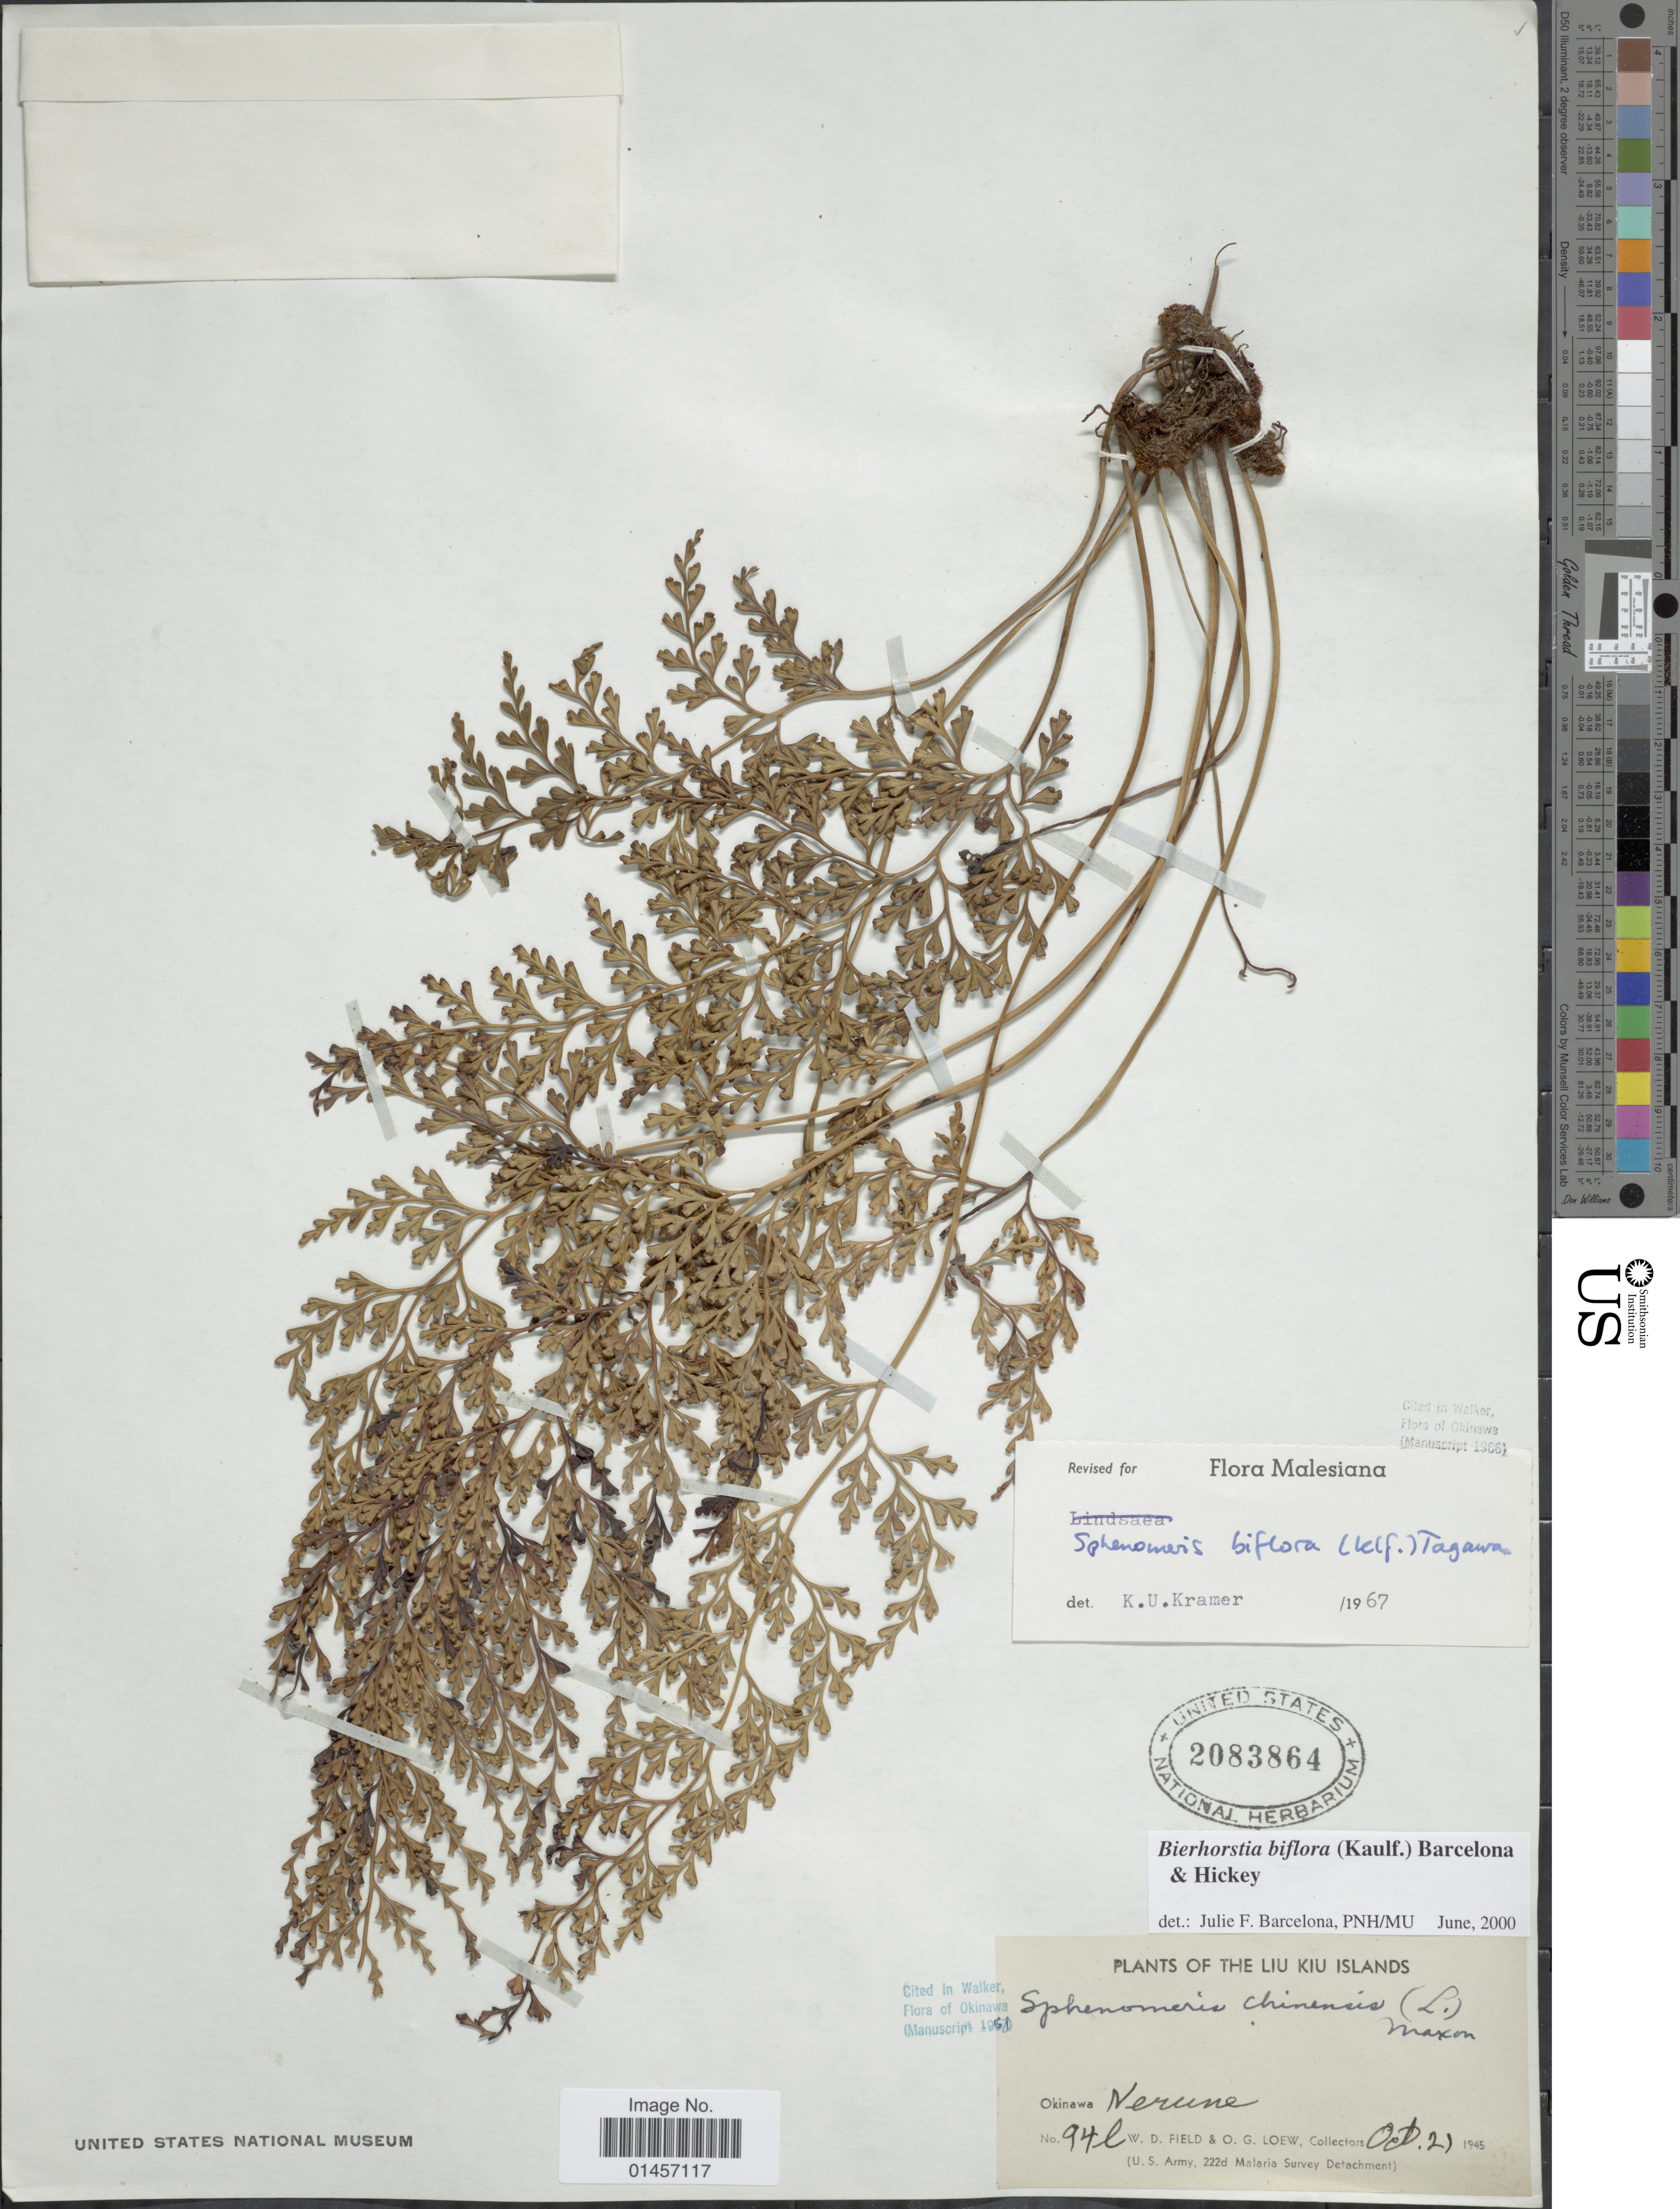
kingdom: Plantae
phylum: Tracheophyta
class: Polypodiopsida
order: Polypodiales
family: Lindsaeaceae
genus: Sphenomeris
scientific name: Sphenomeris biflora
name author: (Kaulf.) Mett.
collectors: W. D. Field & O. G. Loew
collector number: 94C *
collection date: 1945-10-21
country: Japan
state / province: Okinawa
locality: Liu Kiu Islands, Nerune.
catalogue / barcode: US 2083864